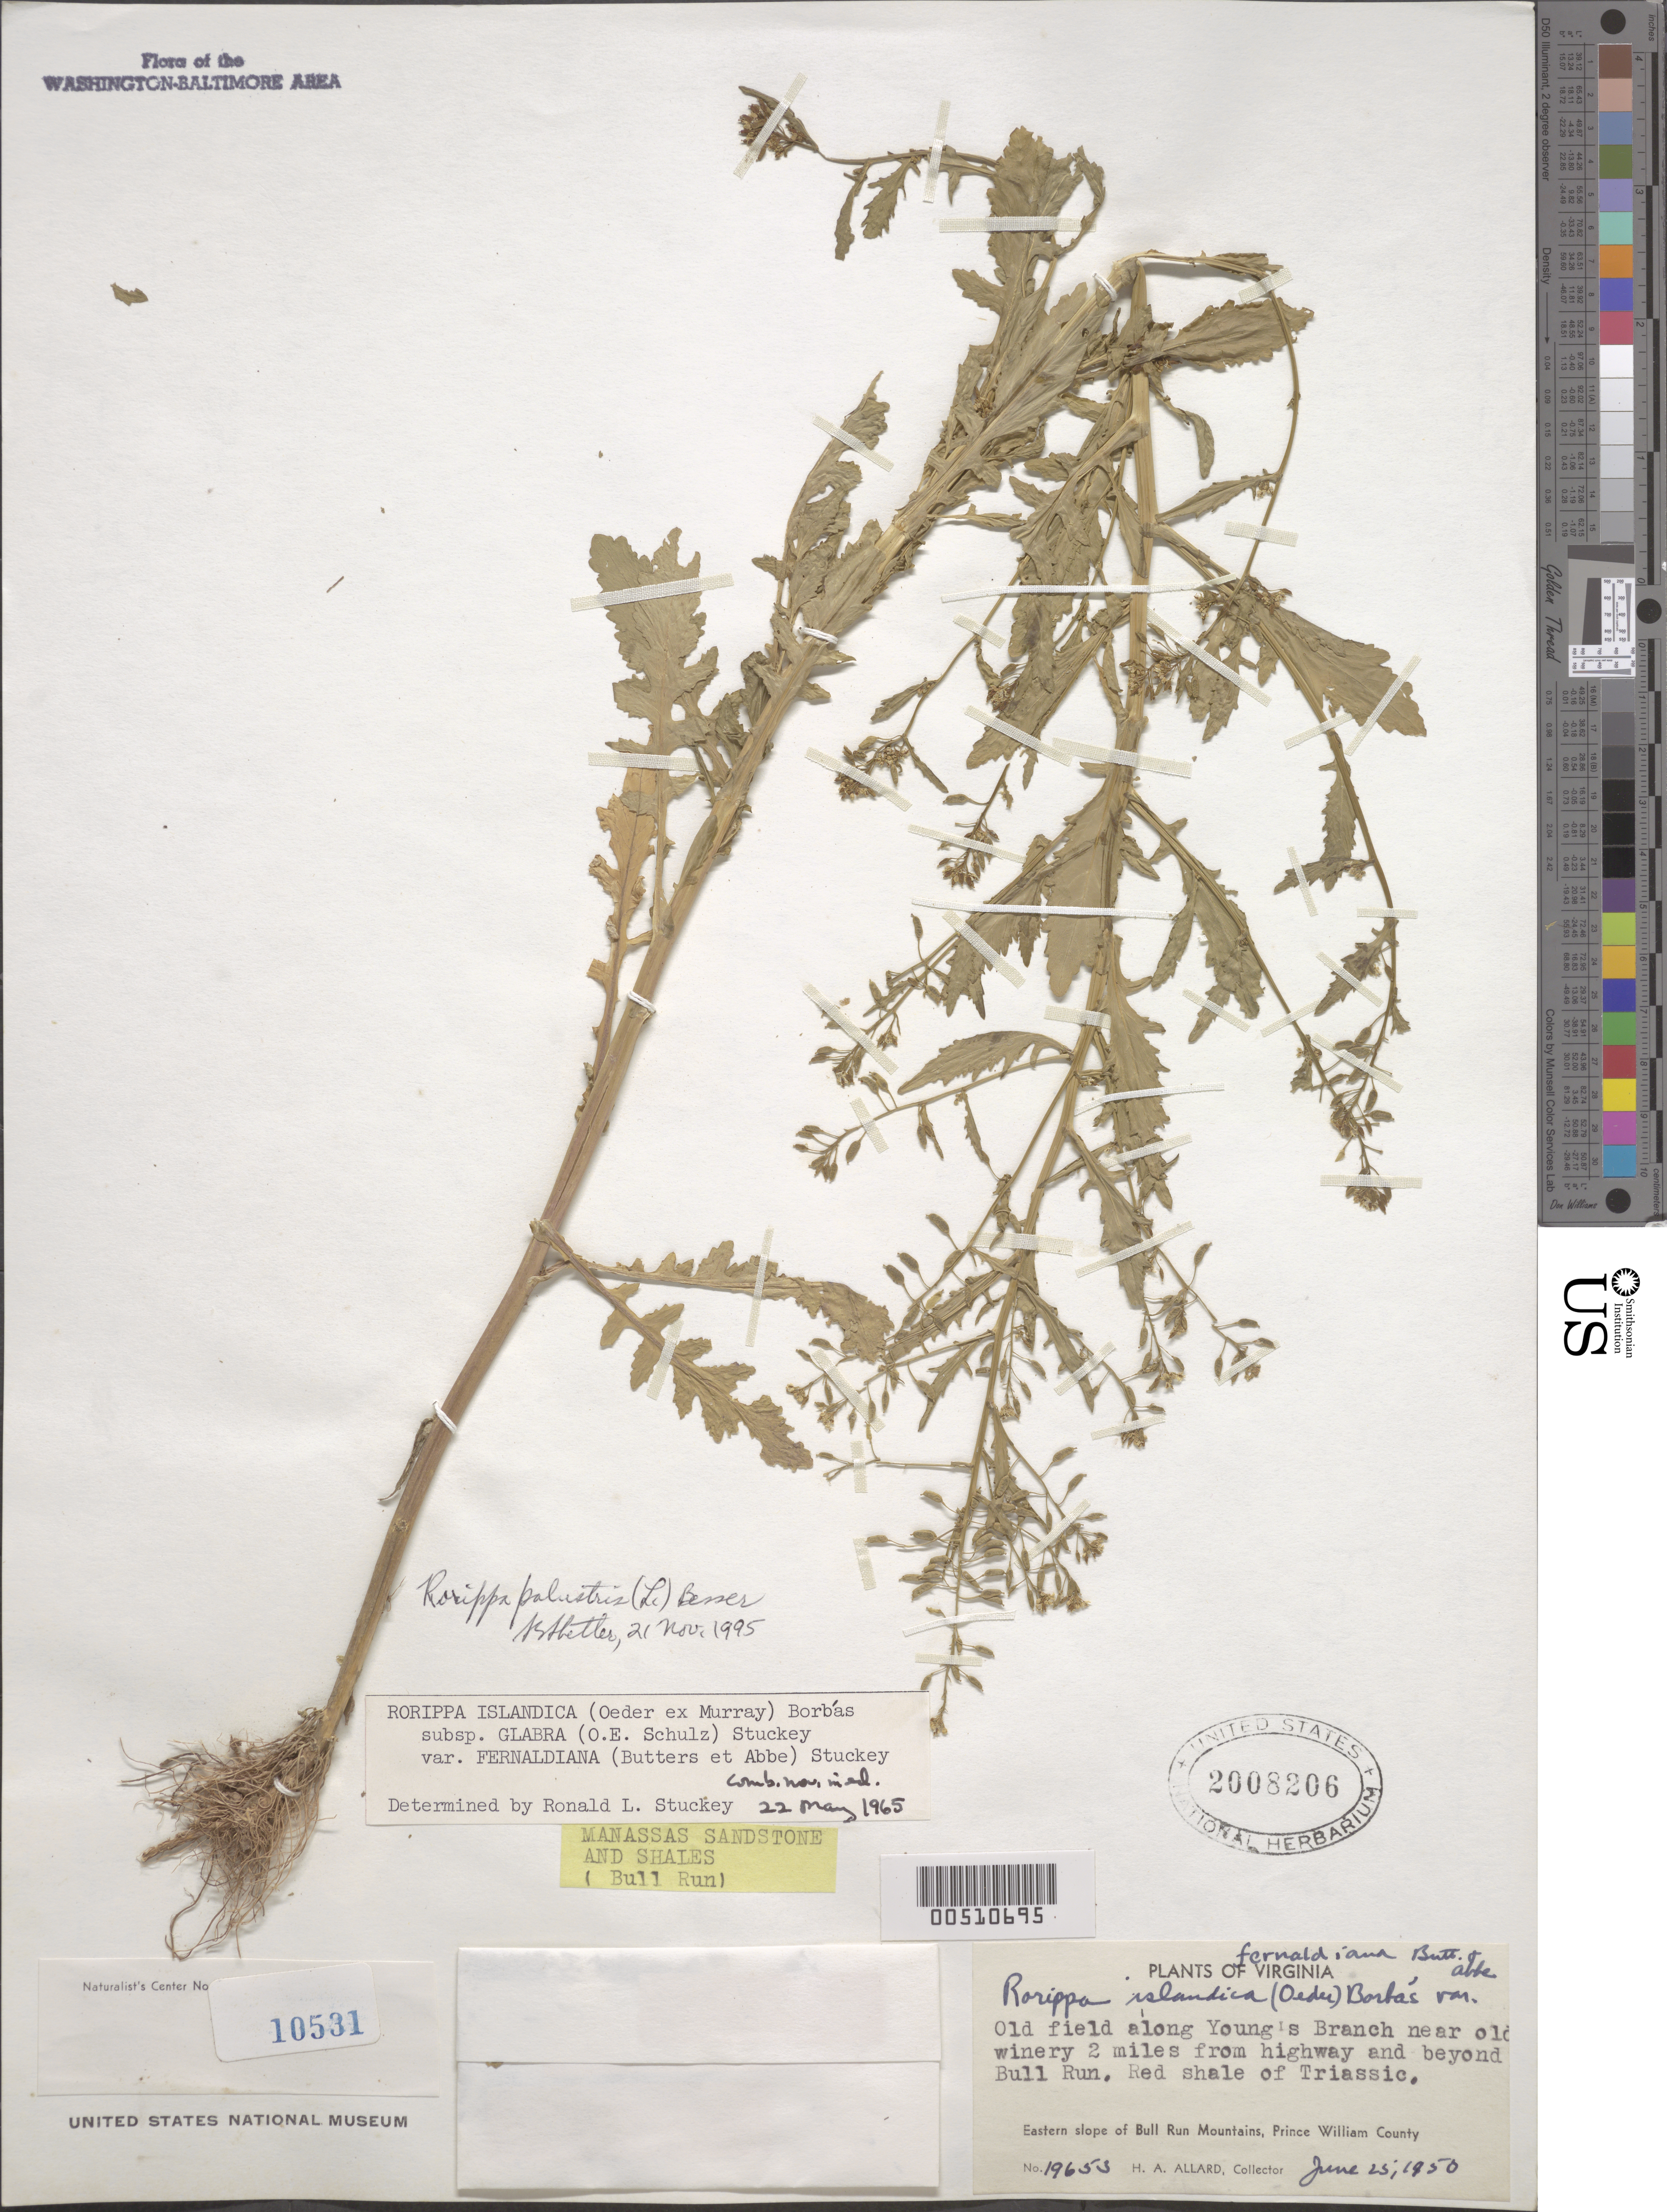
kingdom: Plantae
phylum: Tracheophyta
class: Magnoliopsida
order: Brassicales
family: Brassicaceae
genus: Rorippa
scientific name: Rorippa palustris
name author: (L.) Besser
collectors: H. A. Allard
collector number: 19653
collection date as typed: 25 Jun 1950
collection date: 1950-06-25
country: United States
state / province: Virginia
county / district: Prince William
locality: Along Young's Branch near Old Winery, beyond Bull Run Bull Run Mts.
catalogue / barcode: US 2008206